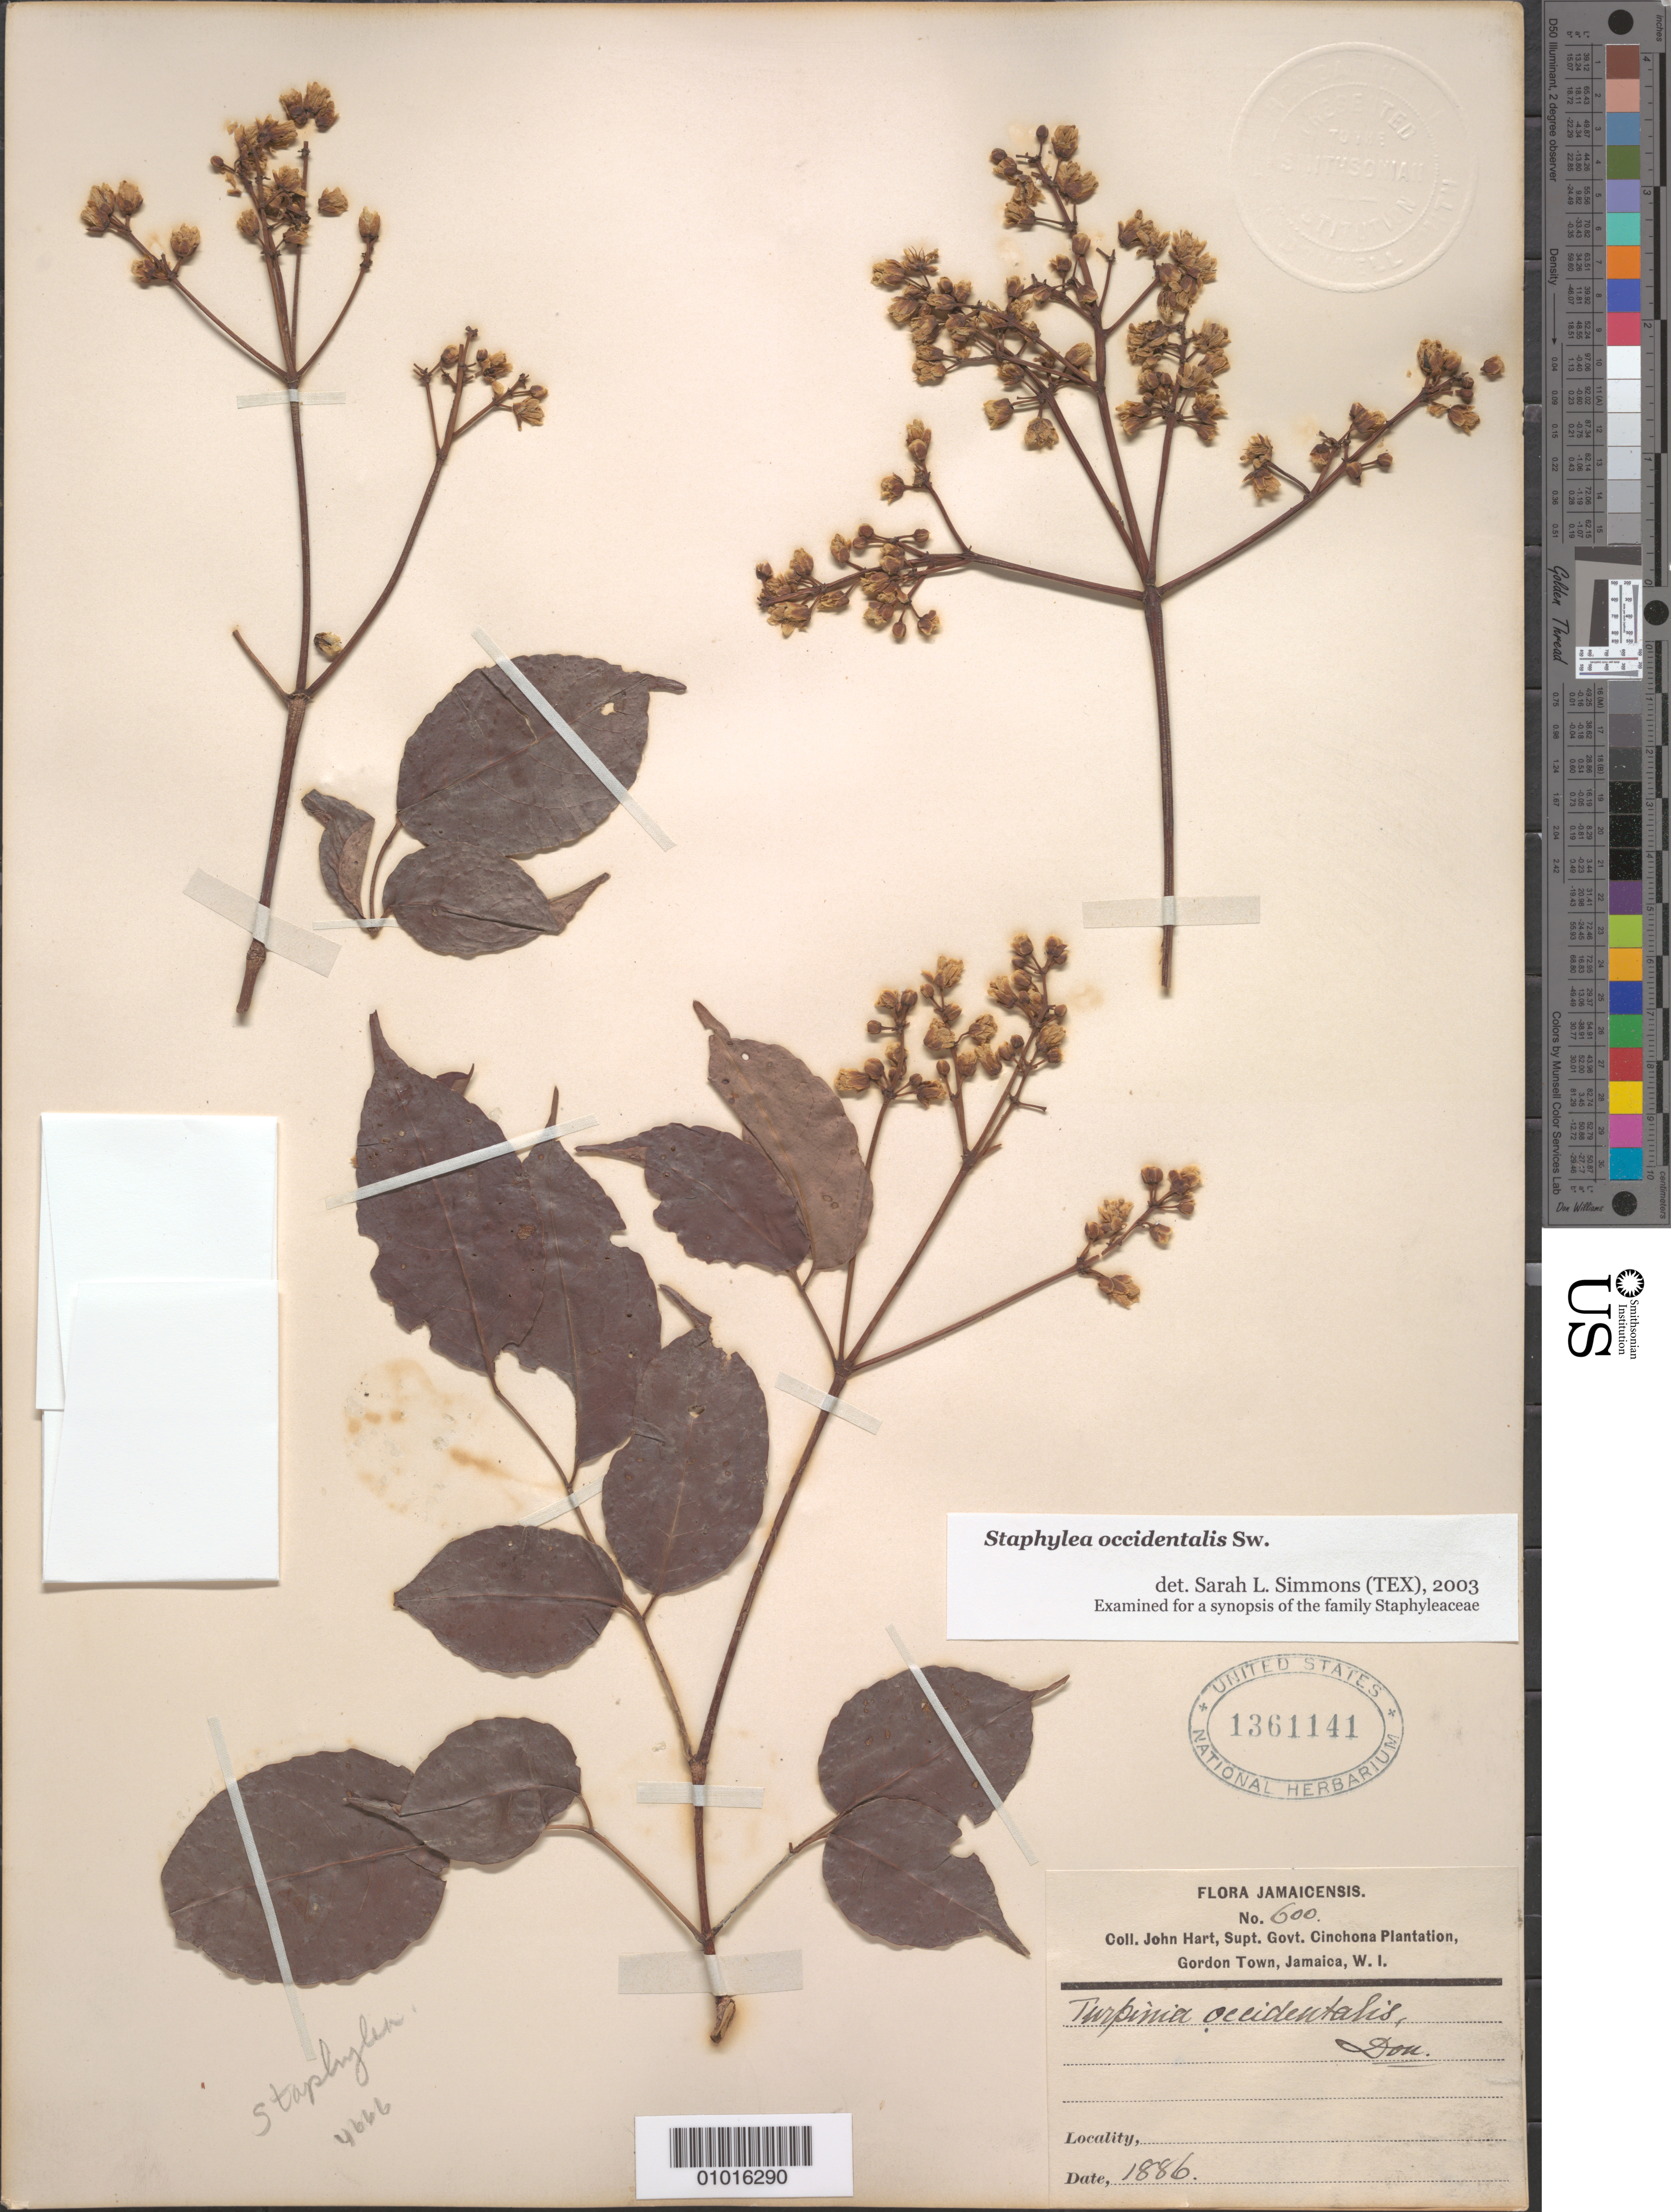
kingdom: Plantae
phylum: Tracheophyta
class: Magnoliopsida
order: Crossosomatales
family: Staphyleaceae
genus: Staphylea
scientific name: Staphylea occidentalis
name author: Sw.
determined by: Simmons, S. L.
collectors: J. H. Hart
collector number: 600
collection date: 1886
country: Jamaica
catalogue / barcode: US 1361141